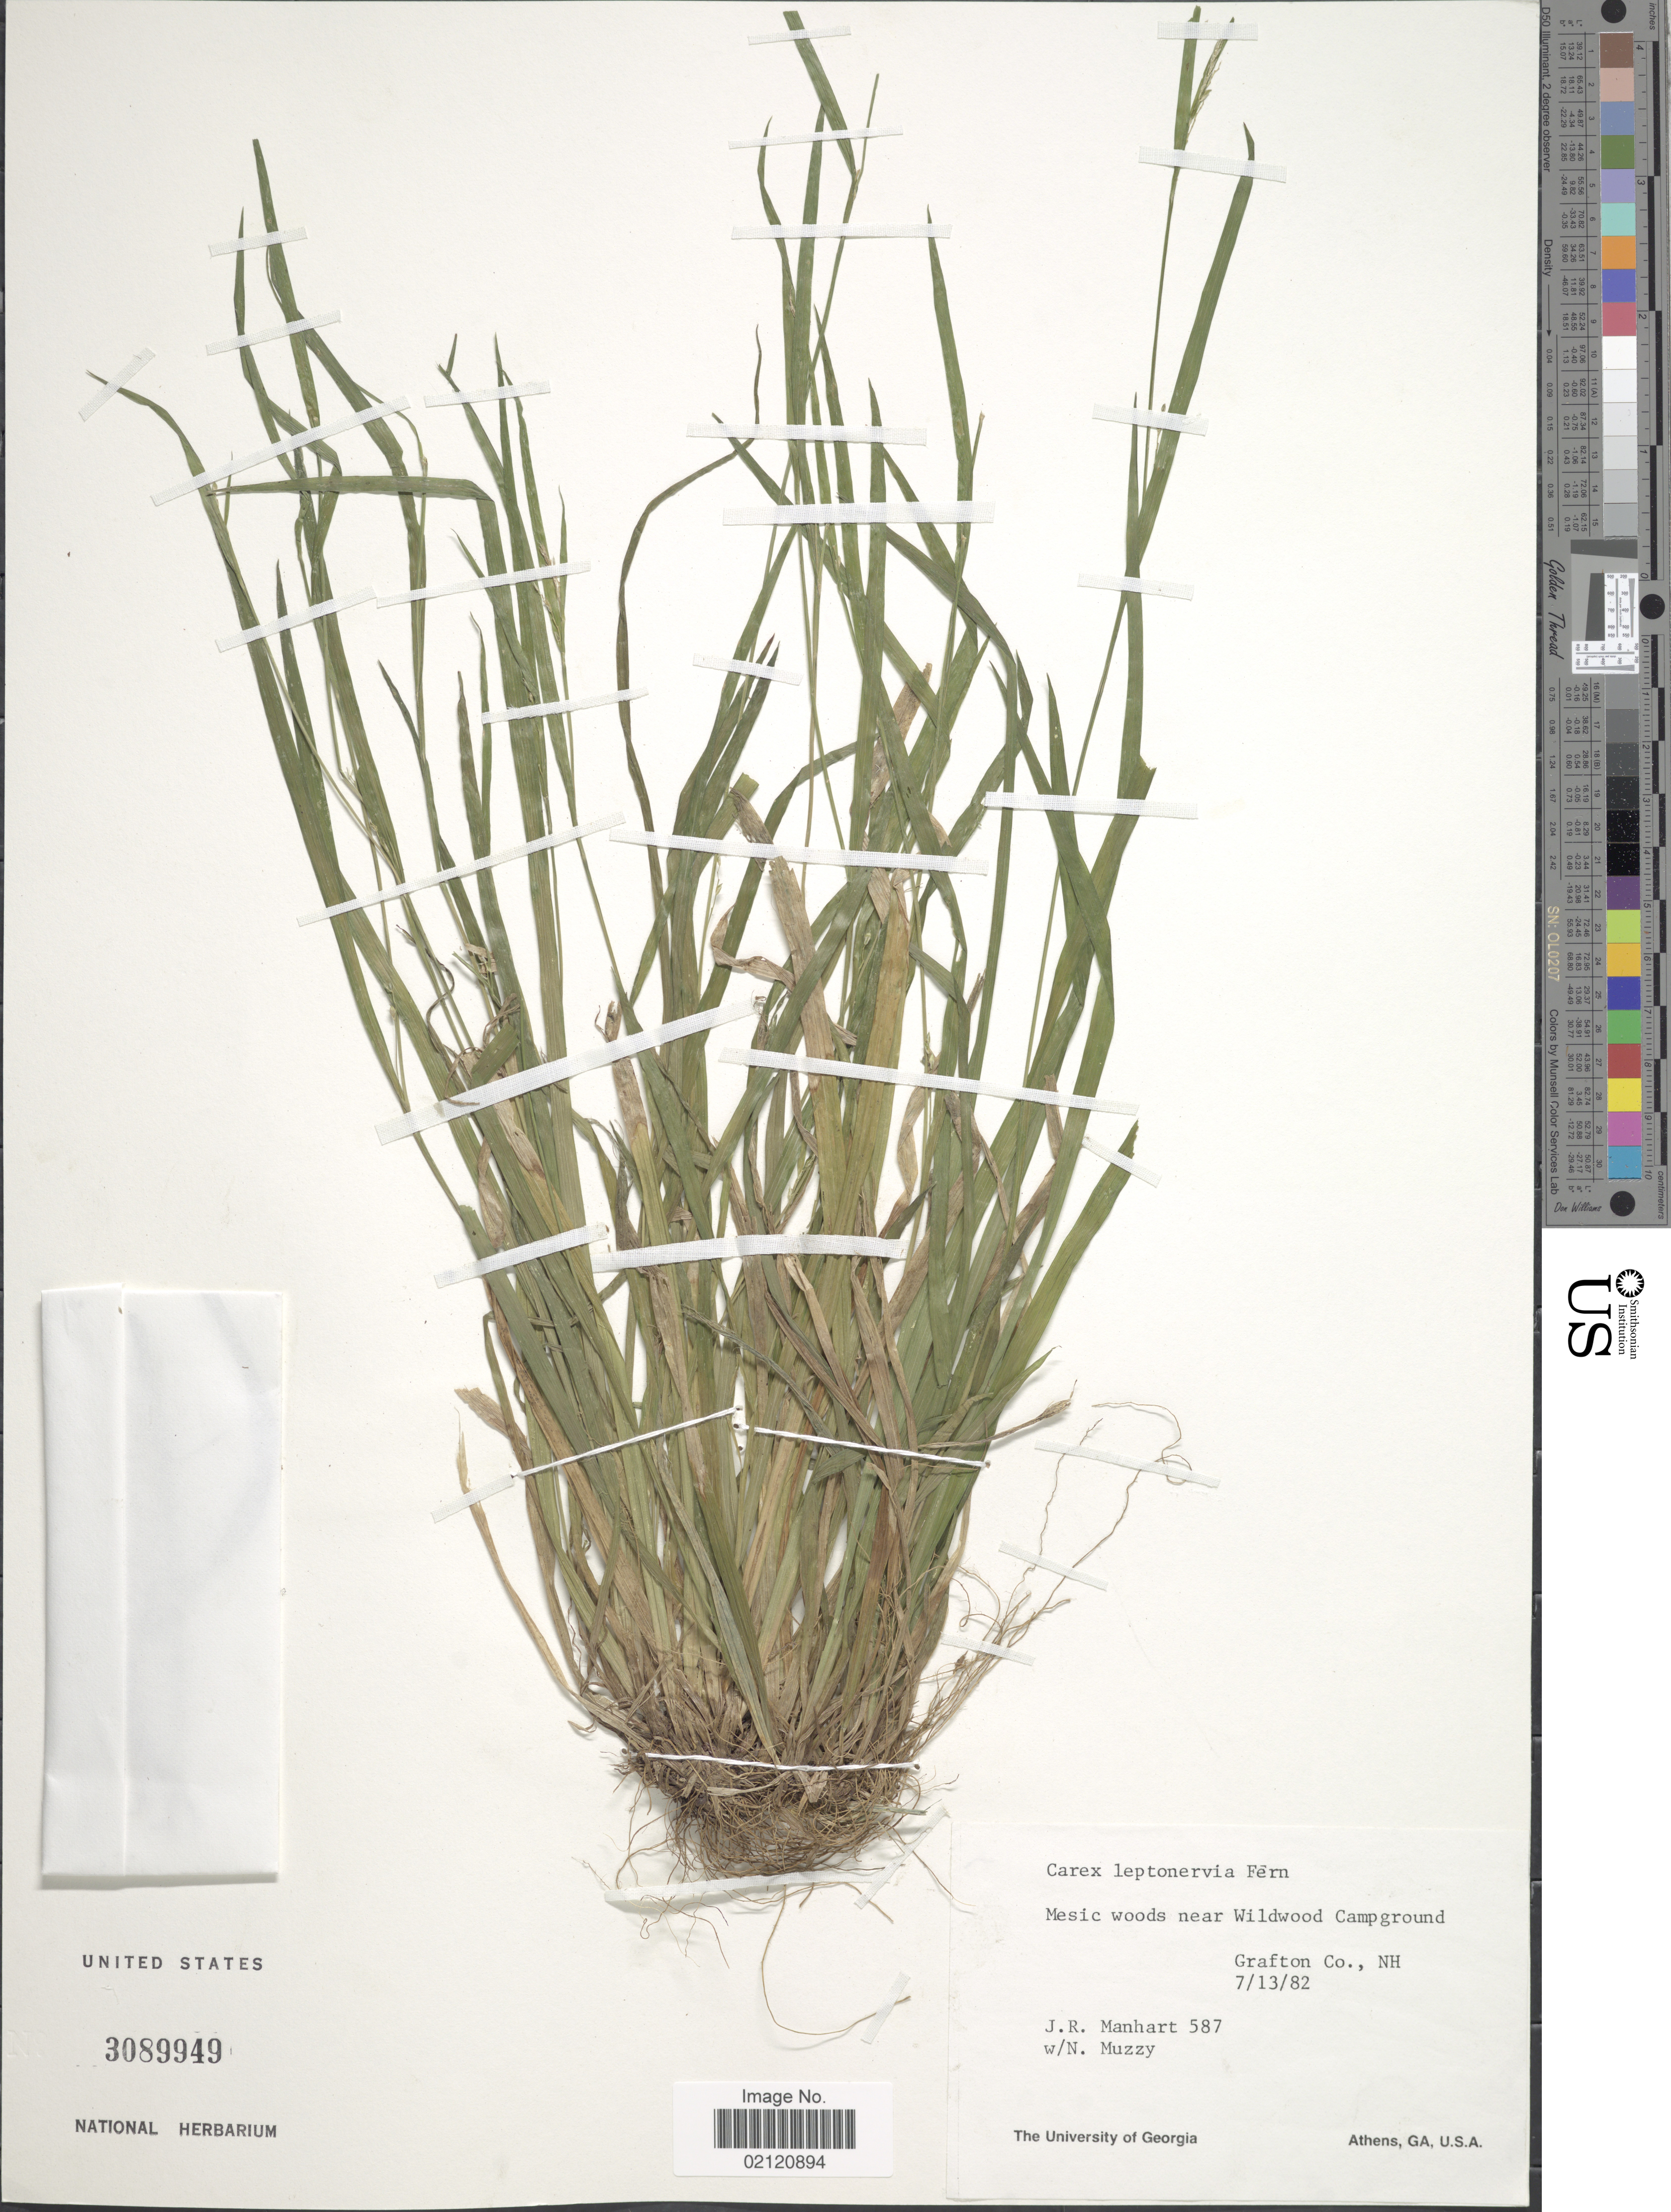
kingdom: Plantae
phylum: Tracheophyta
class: Liliopsida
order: Poales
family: Cyperaceae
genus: Carex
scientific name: Carex leptonervia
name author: (Fernald) Fernald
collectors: J. Manhart & N. Muzzy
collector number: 587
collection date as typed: Transcribed d/m/y: 13/7/82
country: United States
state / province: New Hampshire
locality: Mesic woods near Wildwood Campground, Grafton Co., NH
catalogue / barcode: US 3089949